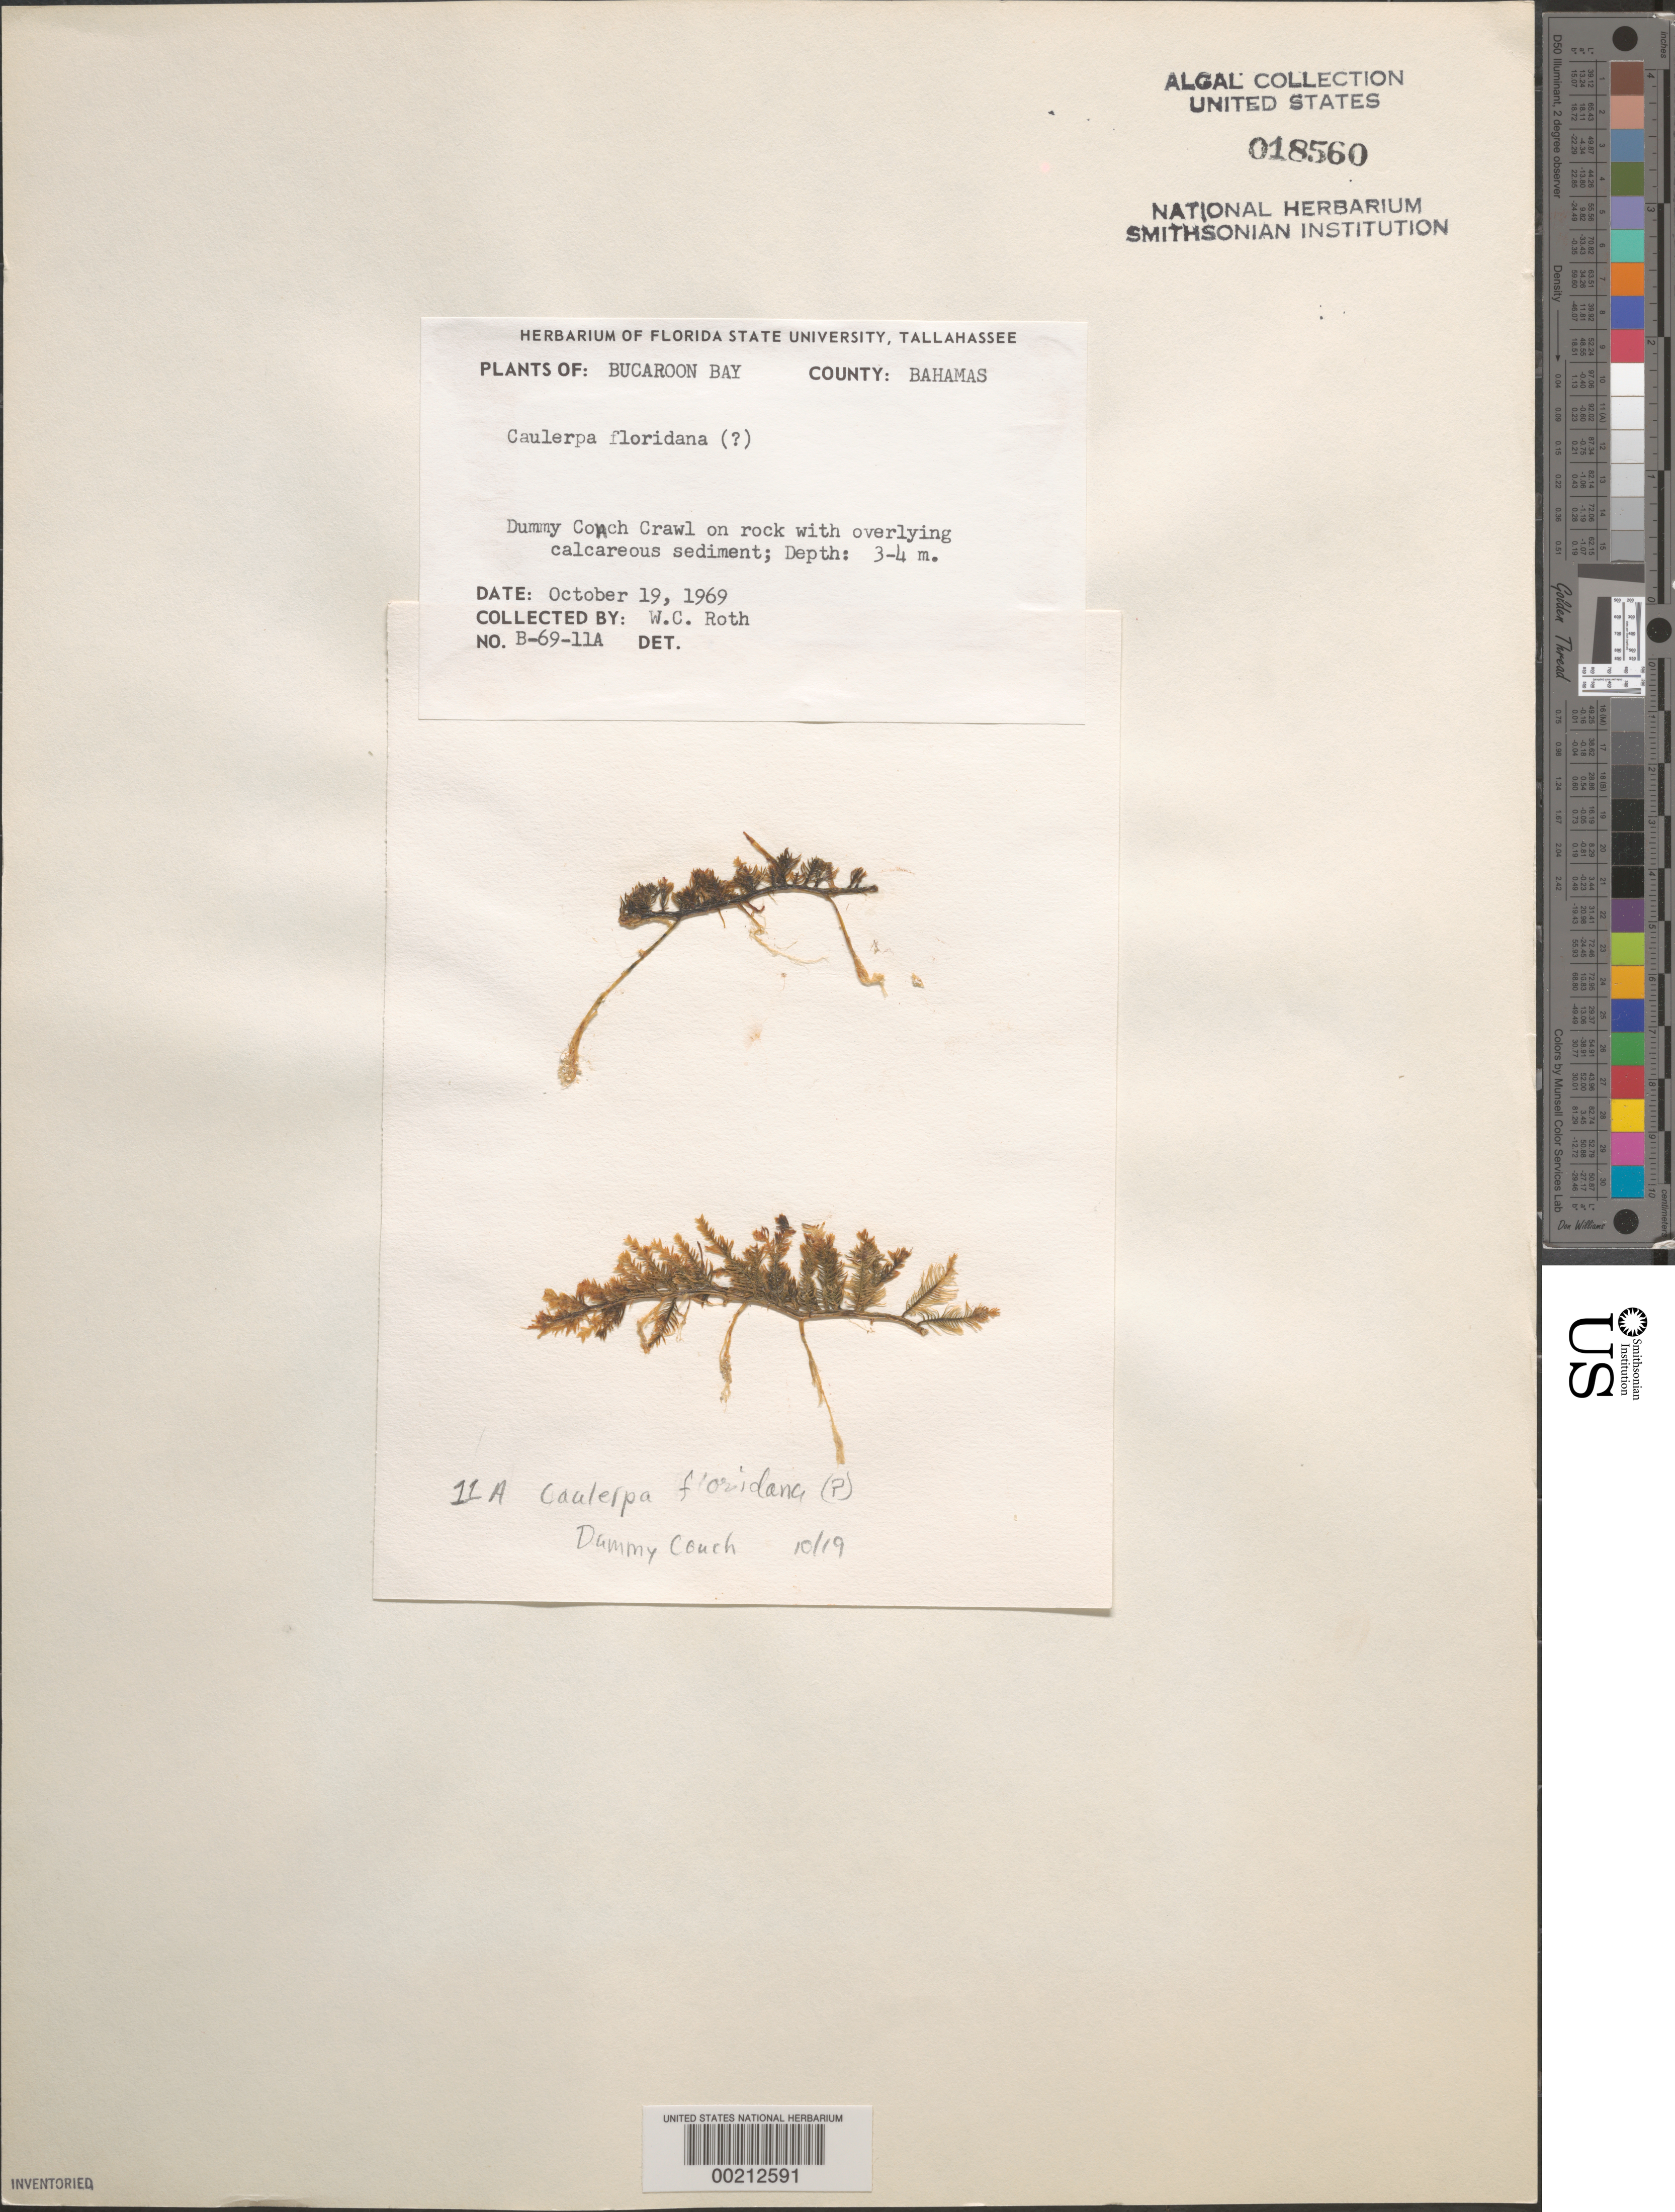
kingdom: Plantae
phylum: Chlorophyta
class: Ulvophyceae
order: Bryopsidales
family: Caulerpaceae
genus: Caulerpa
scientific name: Caulerpa floridana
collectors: W. C. Roth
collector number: B-69-11A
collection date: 1969-10-19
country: Bahamas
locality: Bucaroon Bay. Dummy Conch Crawl.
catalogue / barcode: US 18560